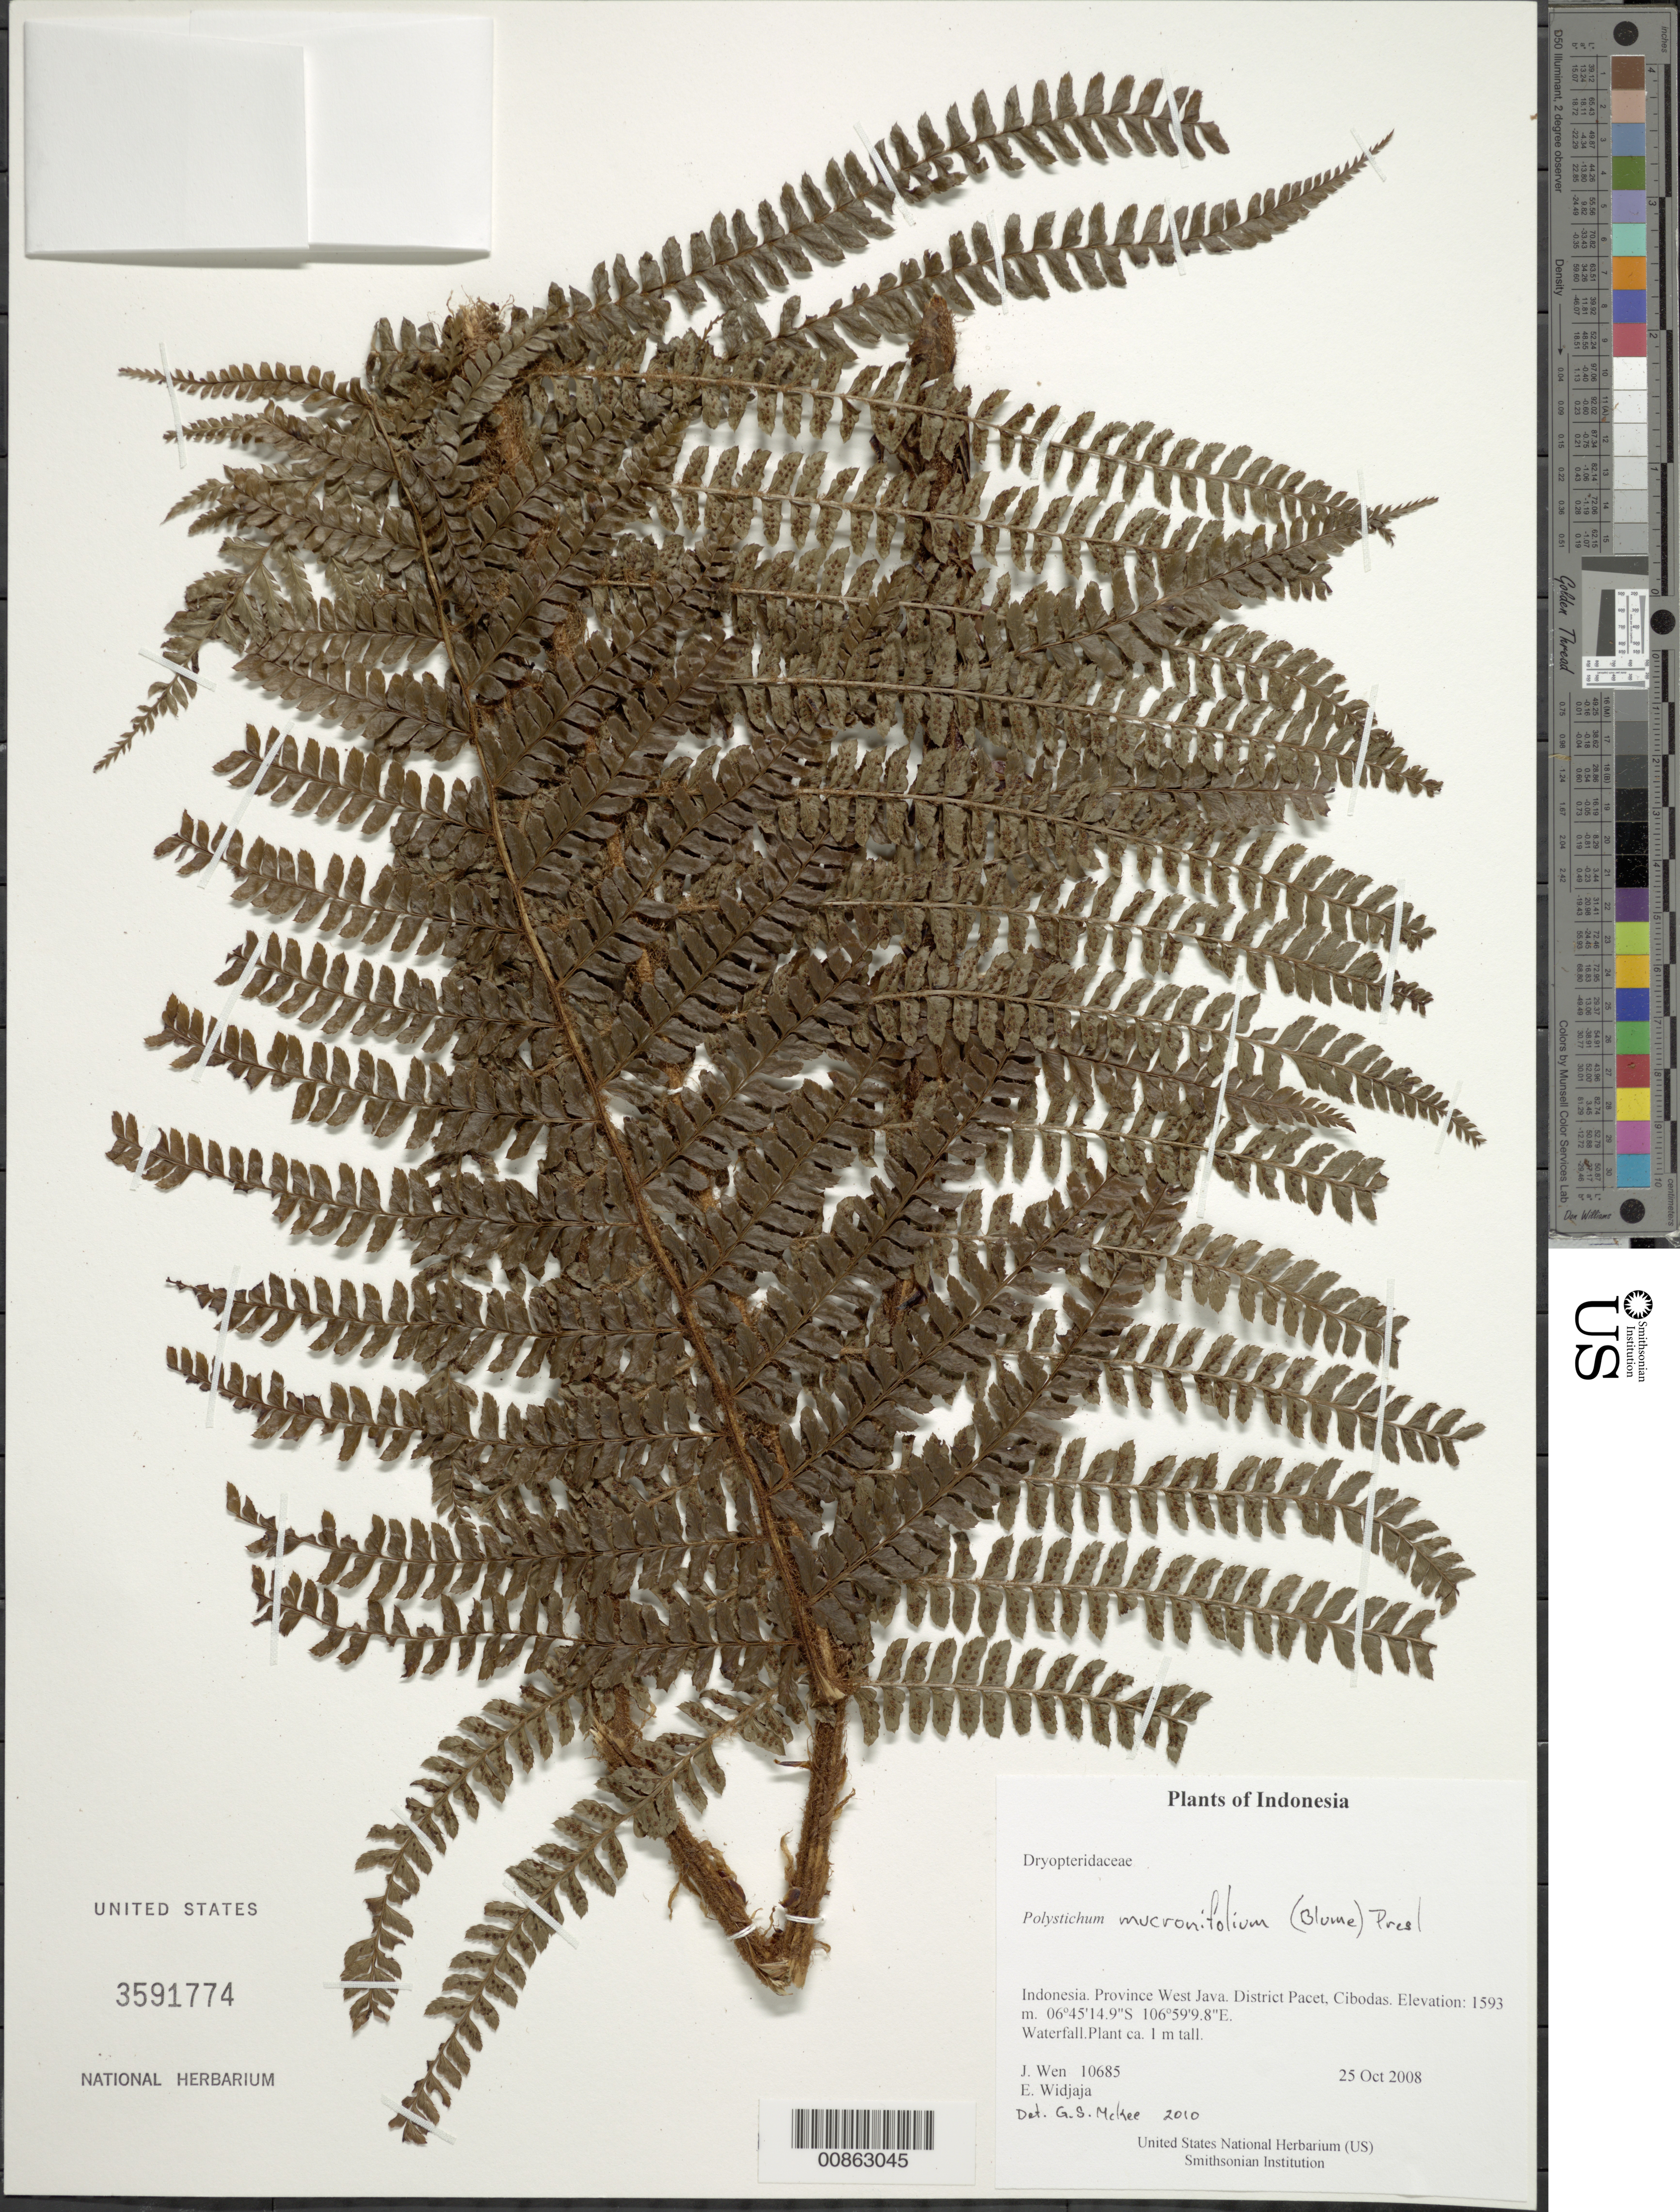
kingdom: Plantae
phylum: Tracheophyta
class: Polypodiopsida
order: Polypodiales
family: Dryopteridaceae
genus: Polystichum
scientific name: Polystichum mucronifolium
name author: (Blume) C. Presl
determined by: McKee, G. S., (US), NMNH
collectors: J. Wen & E. A. Widjaja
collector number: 10685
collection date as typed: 25 Oct 2008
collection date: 2008-10-25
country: Indonesia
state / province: Java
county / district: Jawa Barat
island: Java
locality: District Pacet, Cibodas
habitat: Waterfall.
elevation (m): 1593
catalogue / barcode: US 3591774